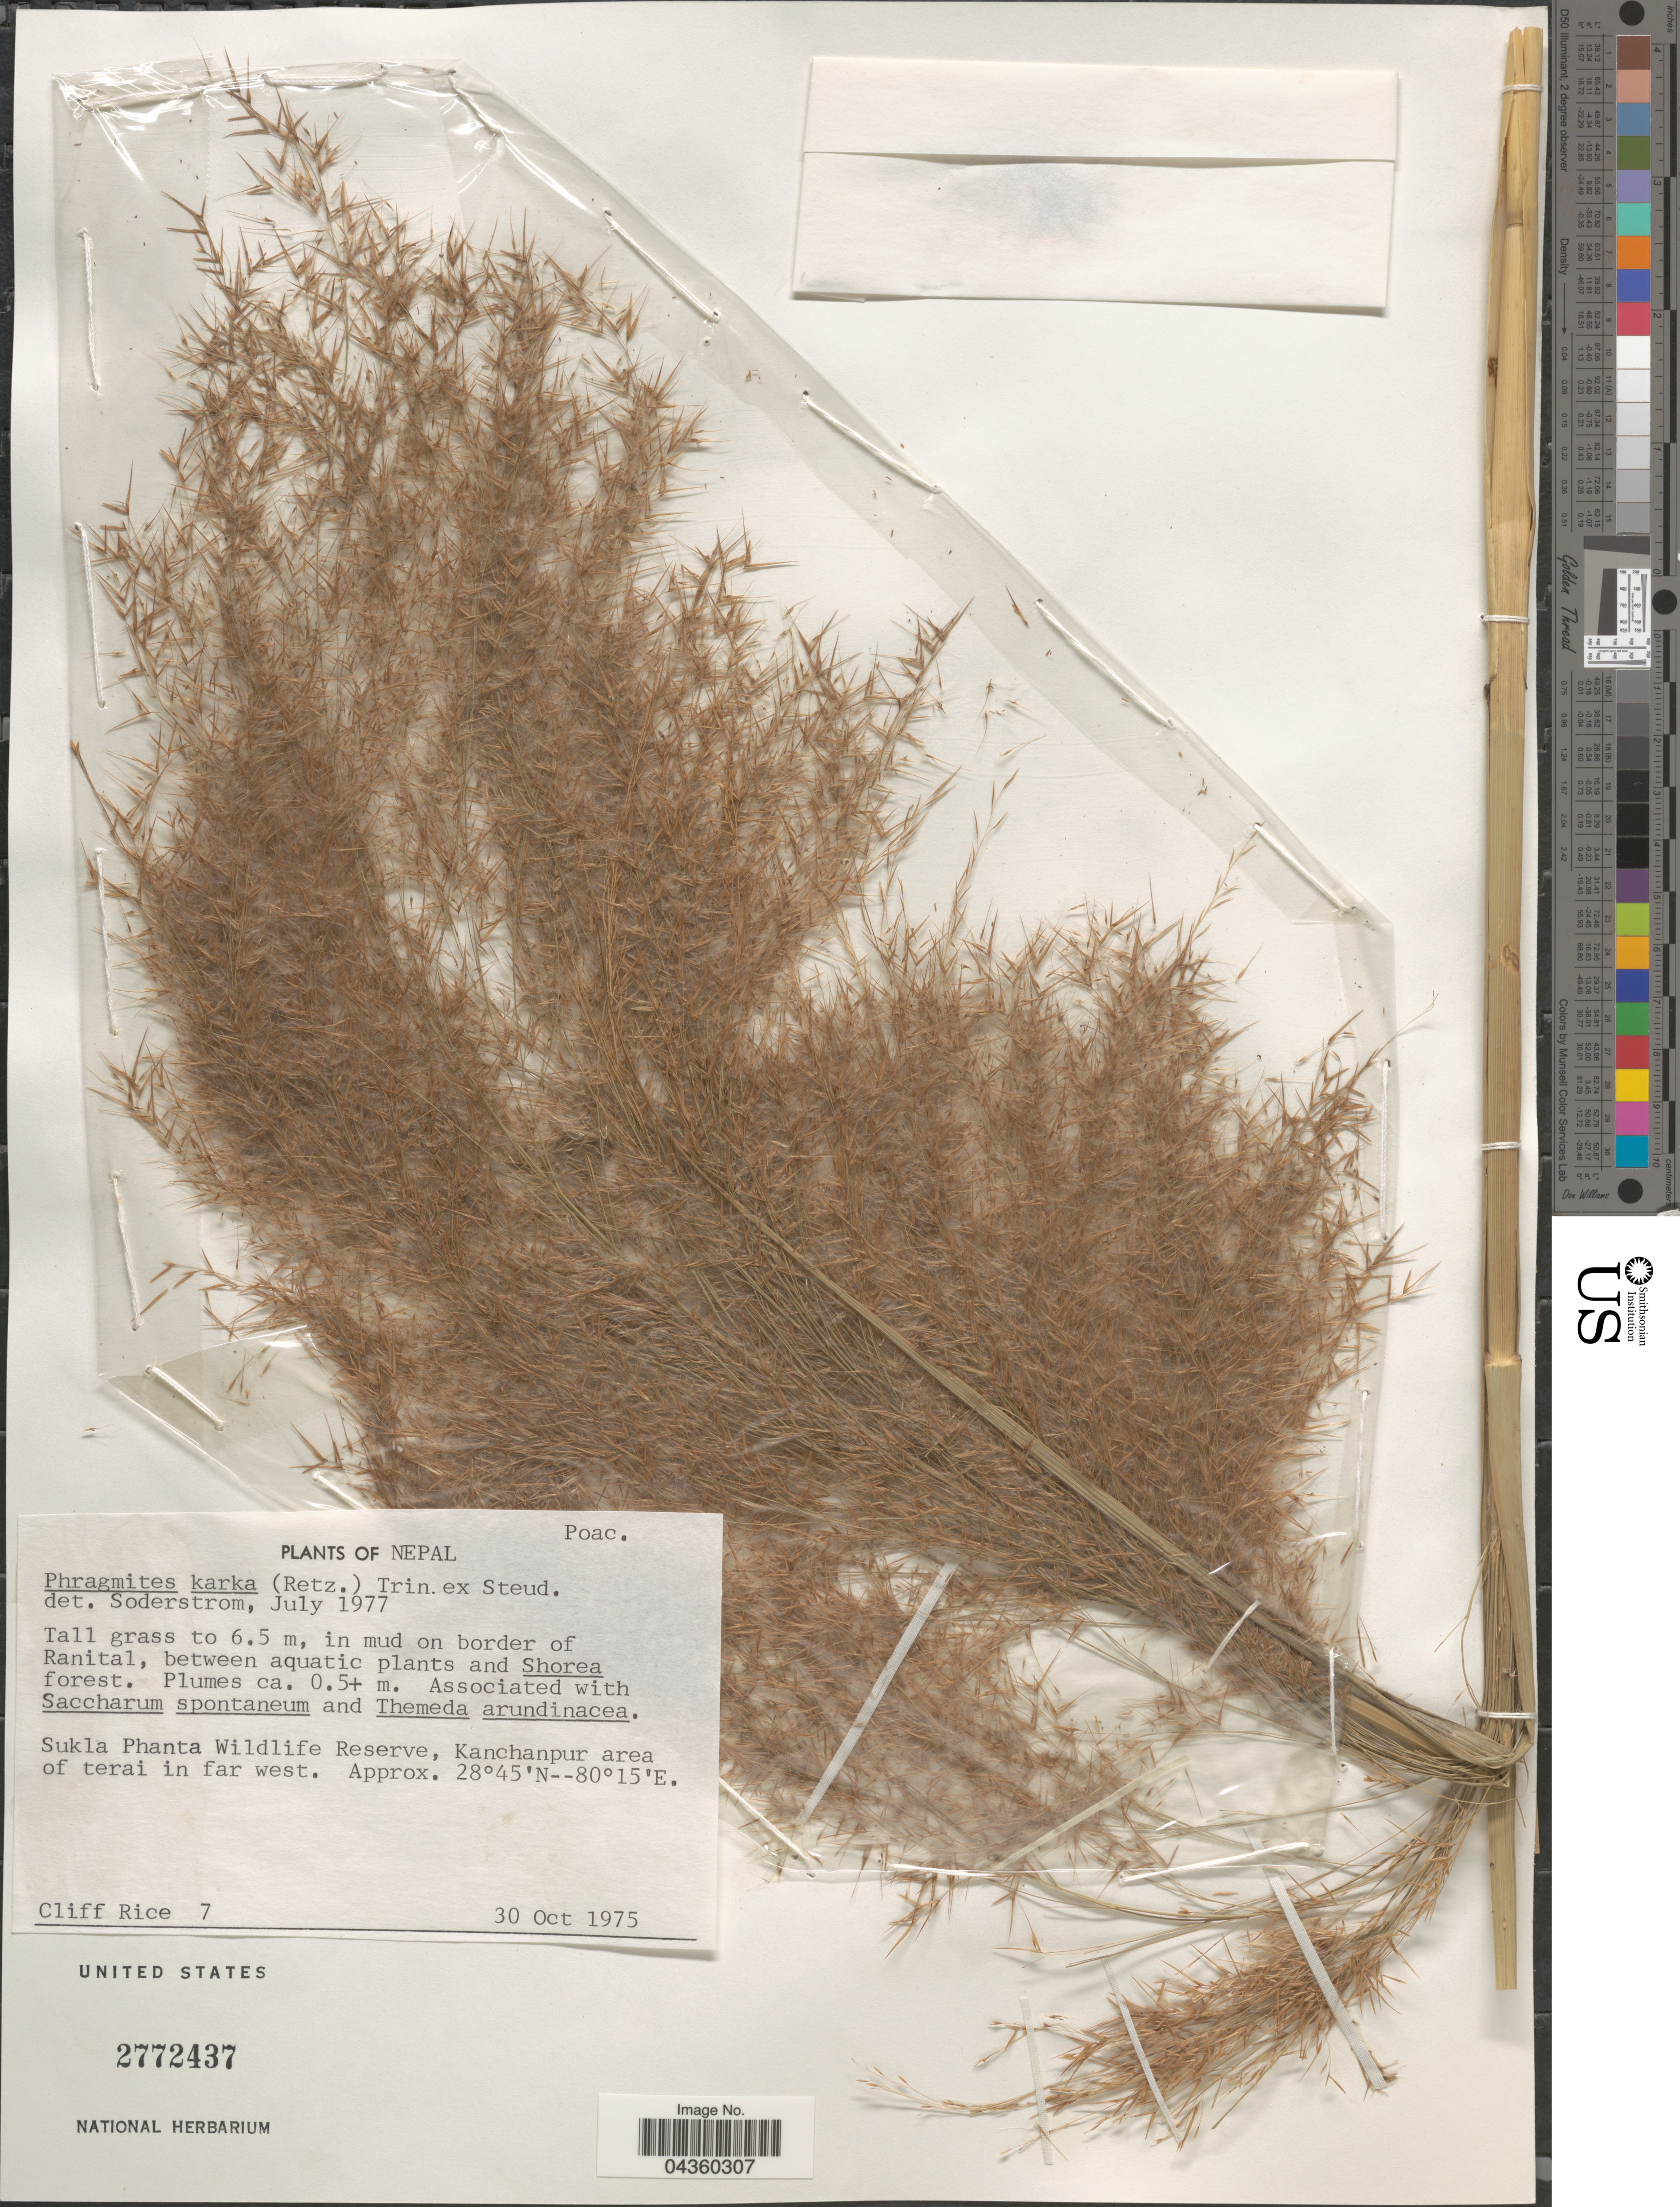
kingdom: Plantae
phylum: Tracheophyta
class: Liliopsida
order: Poales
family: Poaceae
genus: Phragmites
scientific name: Phragmites karka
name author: (Retz.) Trin. ex Steud.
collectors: C. Rice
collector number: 7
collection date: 1975-10-30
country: Nepal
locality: In mud on border of Ranital. Sukla Phanta Wildlife Reserve, Kanchanpur area of terai in far west.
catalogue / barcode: US 2772437